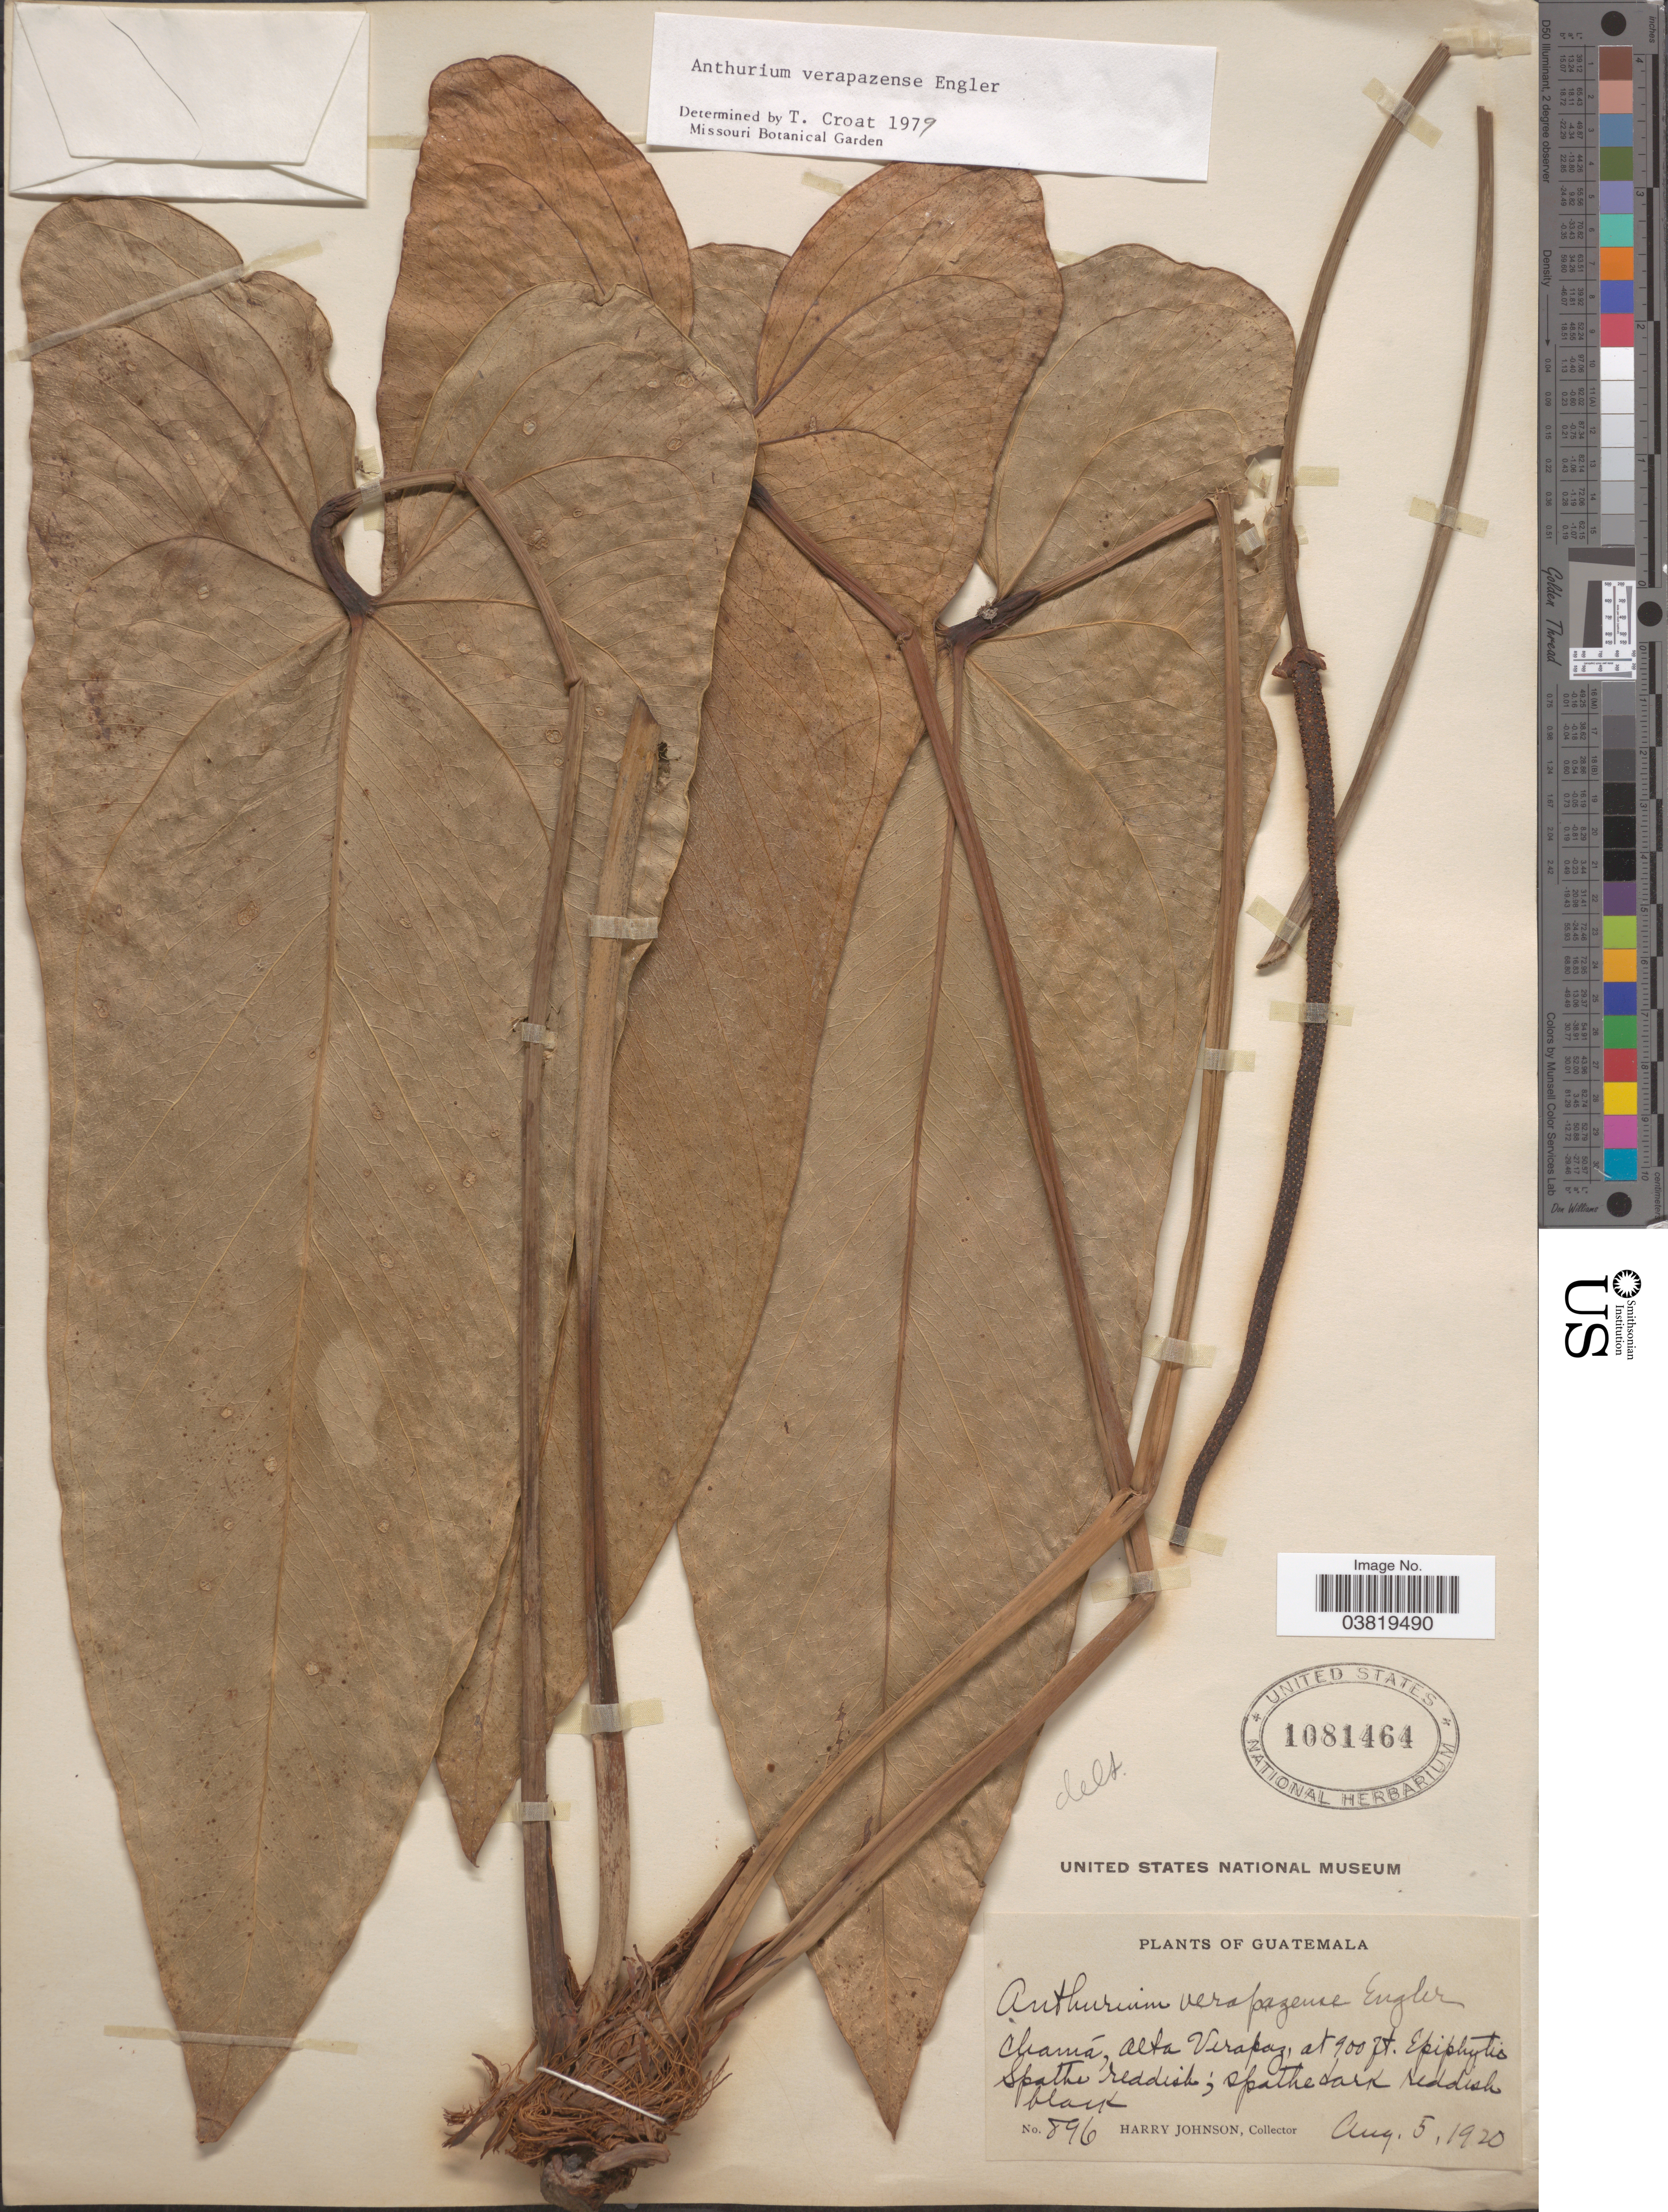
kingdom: Plantae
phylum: Tracheophyta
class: Liliopsida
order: Alismatales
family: Araceae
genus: Anthurium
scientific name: Anthurium verapazense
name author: Engl.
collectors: H. Johnson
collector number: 896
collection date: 1920-08-05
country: Guatemala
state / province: Alta Verapaz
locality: Chamá.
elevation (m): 274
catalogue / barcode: US 1081464